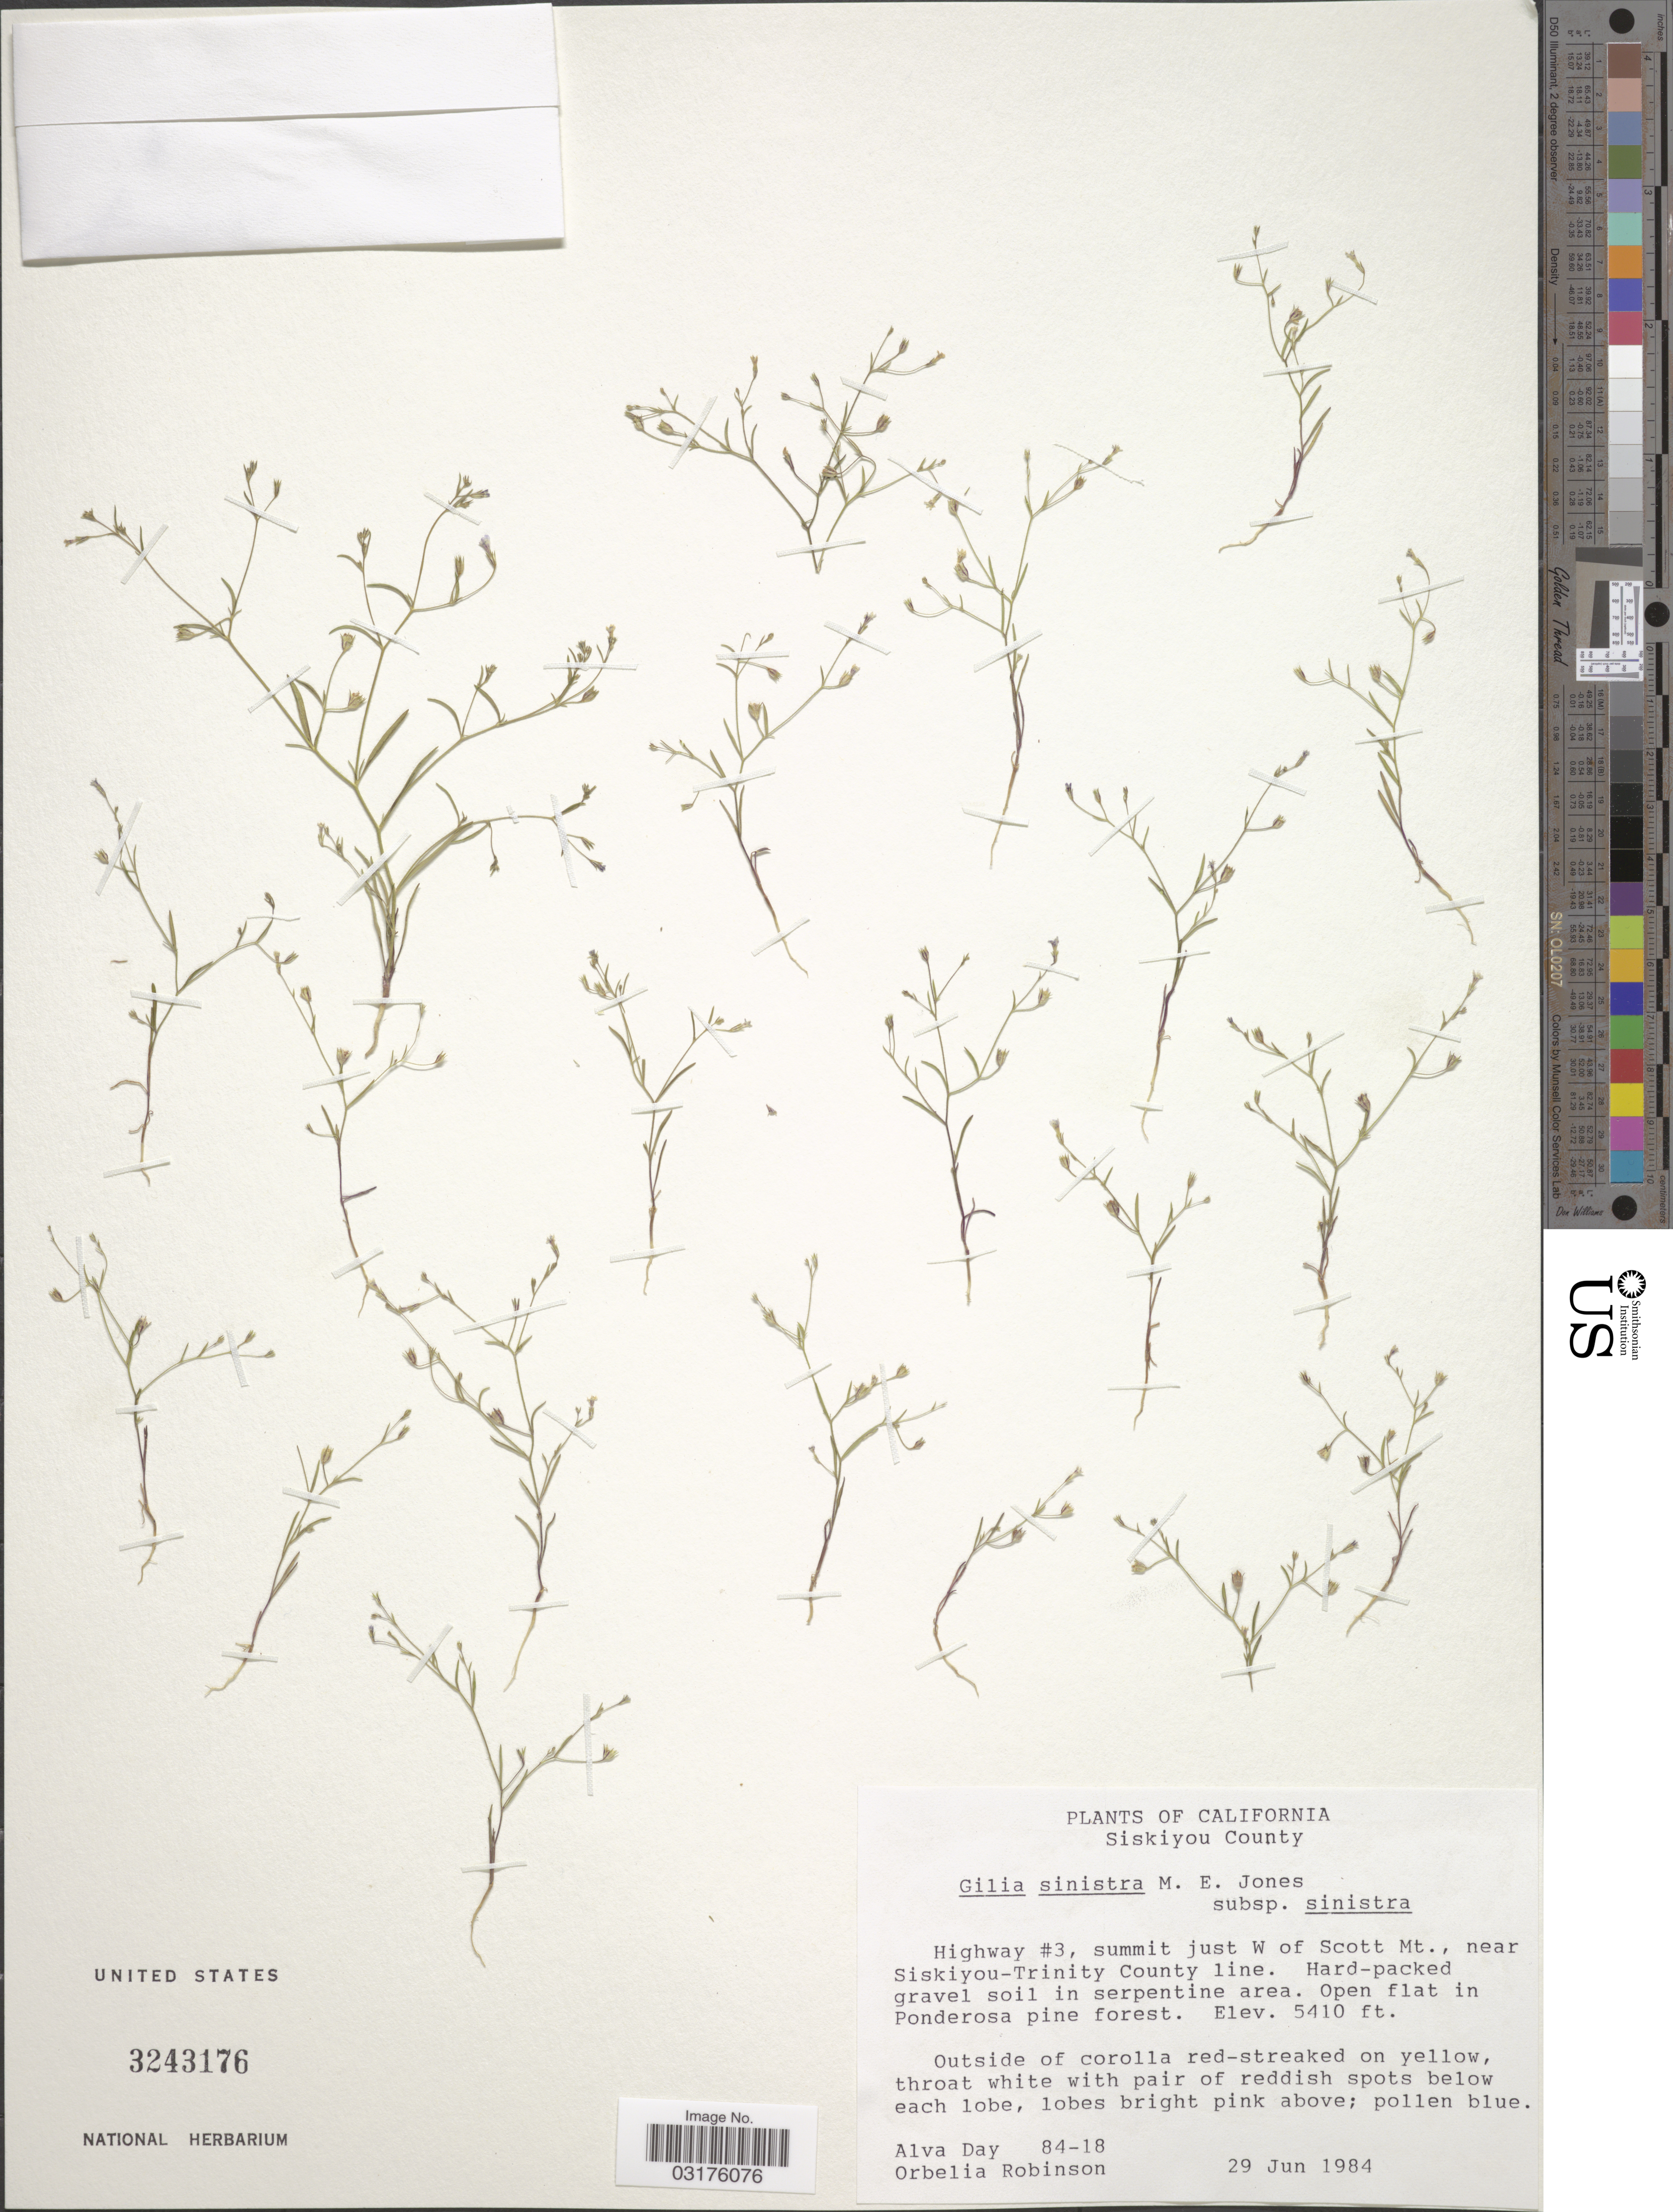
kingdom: Plantae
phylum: Tracheophyta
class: Magnoliopsida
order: Ericales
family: Polemoniaceae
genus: Navarretia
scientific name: Navarretia sinistra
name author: (M.E. Jones) L.A. Johnson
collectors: A. G. Day & O. R. Robinson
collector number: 84-18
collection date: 1984-06-29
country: United States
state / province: California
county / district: Siskiyou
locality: Siskiyou County, Highway #3, summit just W of Scott Mt., near Siskiyou-Trinity County line.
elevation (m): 1649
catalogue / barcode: US 3243176